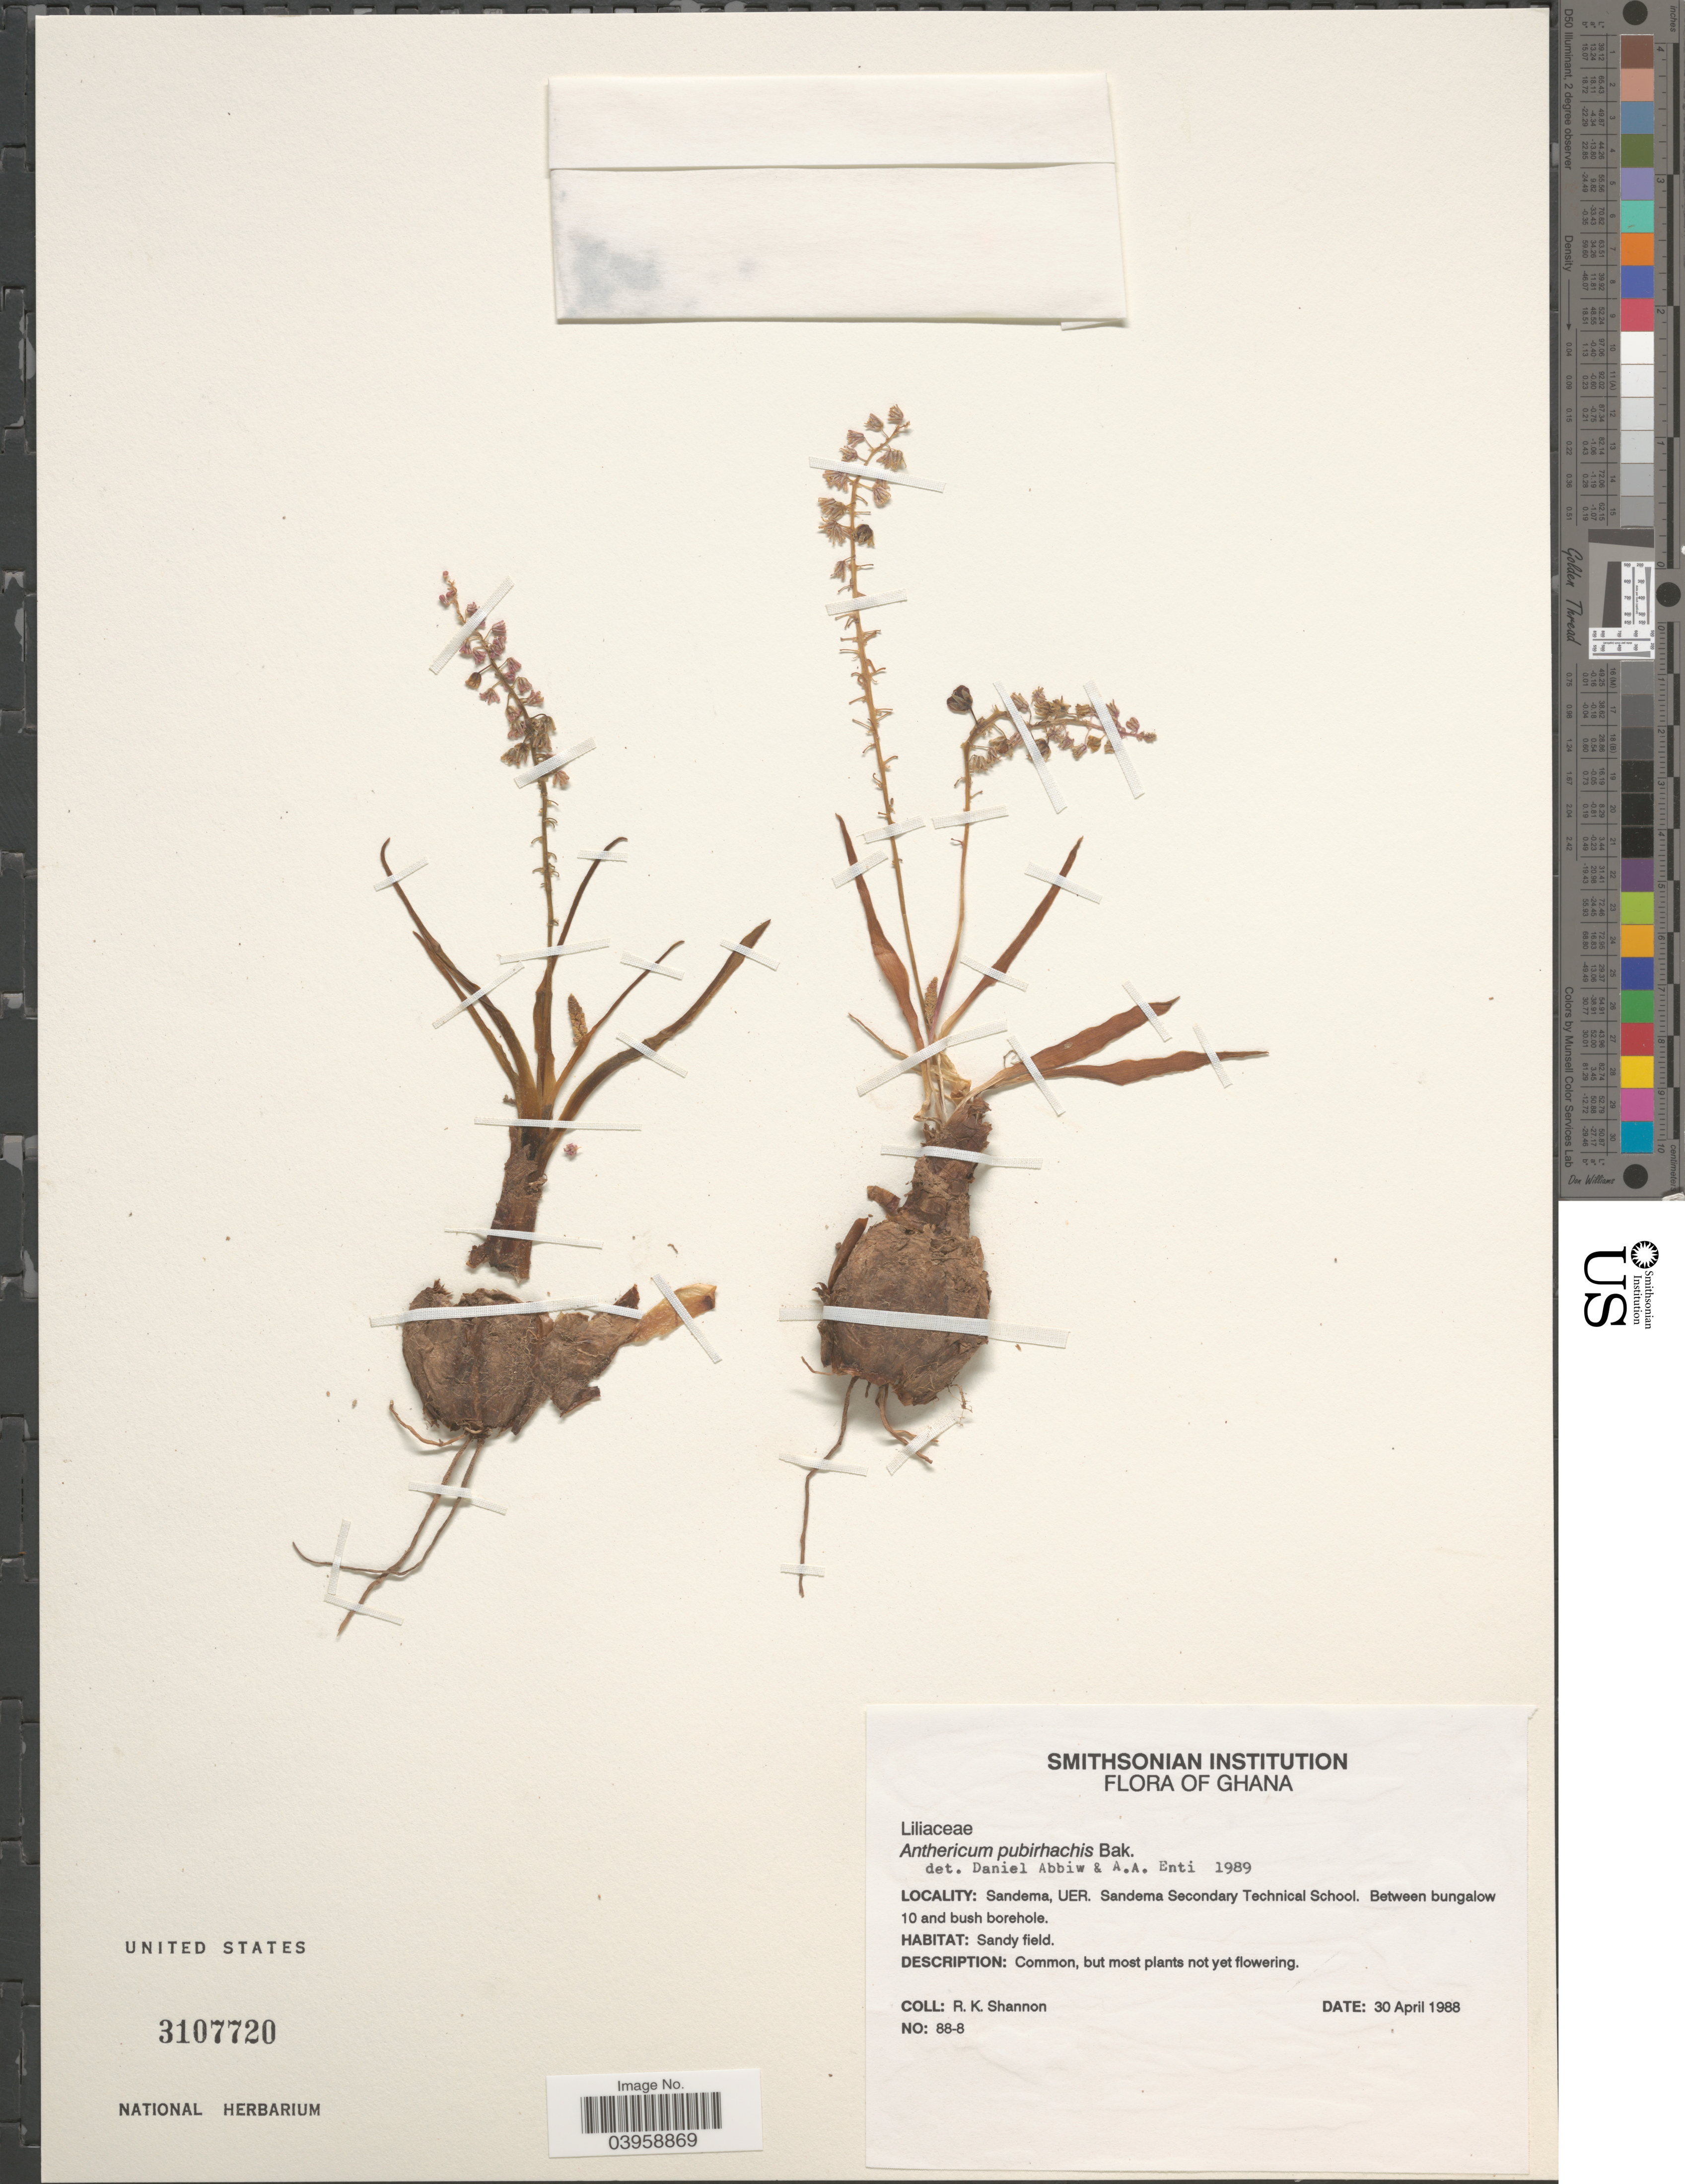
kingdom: Plantae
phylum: Tracheophyta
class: Liliopsida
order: Asparagales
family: Asparagaceae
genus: Anthericum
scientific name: Anthericum pubirhachis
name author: Baker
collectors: R. Shannon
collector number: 88-8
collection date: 1988-04-30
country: Ghana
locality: Sandema, UER. Sandema Secondary Technical School. Between bungalow 10 and bush borehole.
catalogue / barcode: US 3107720